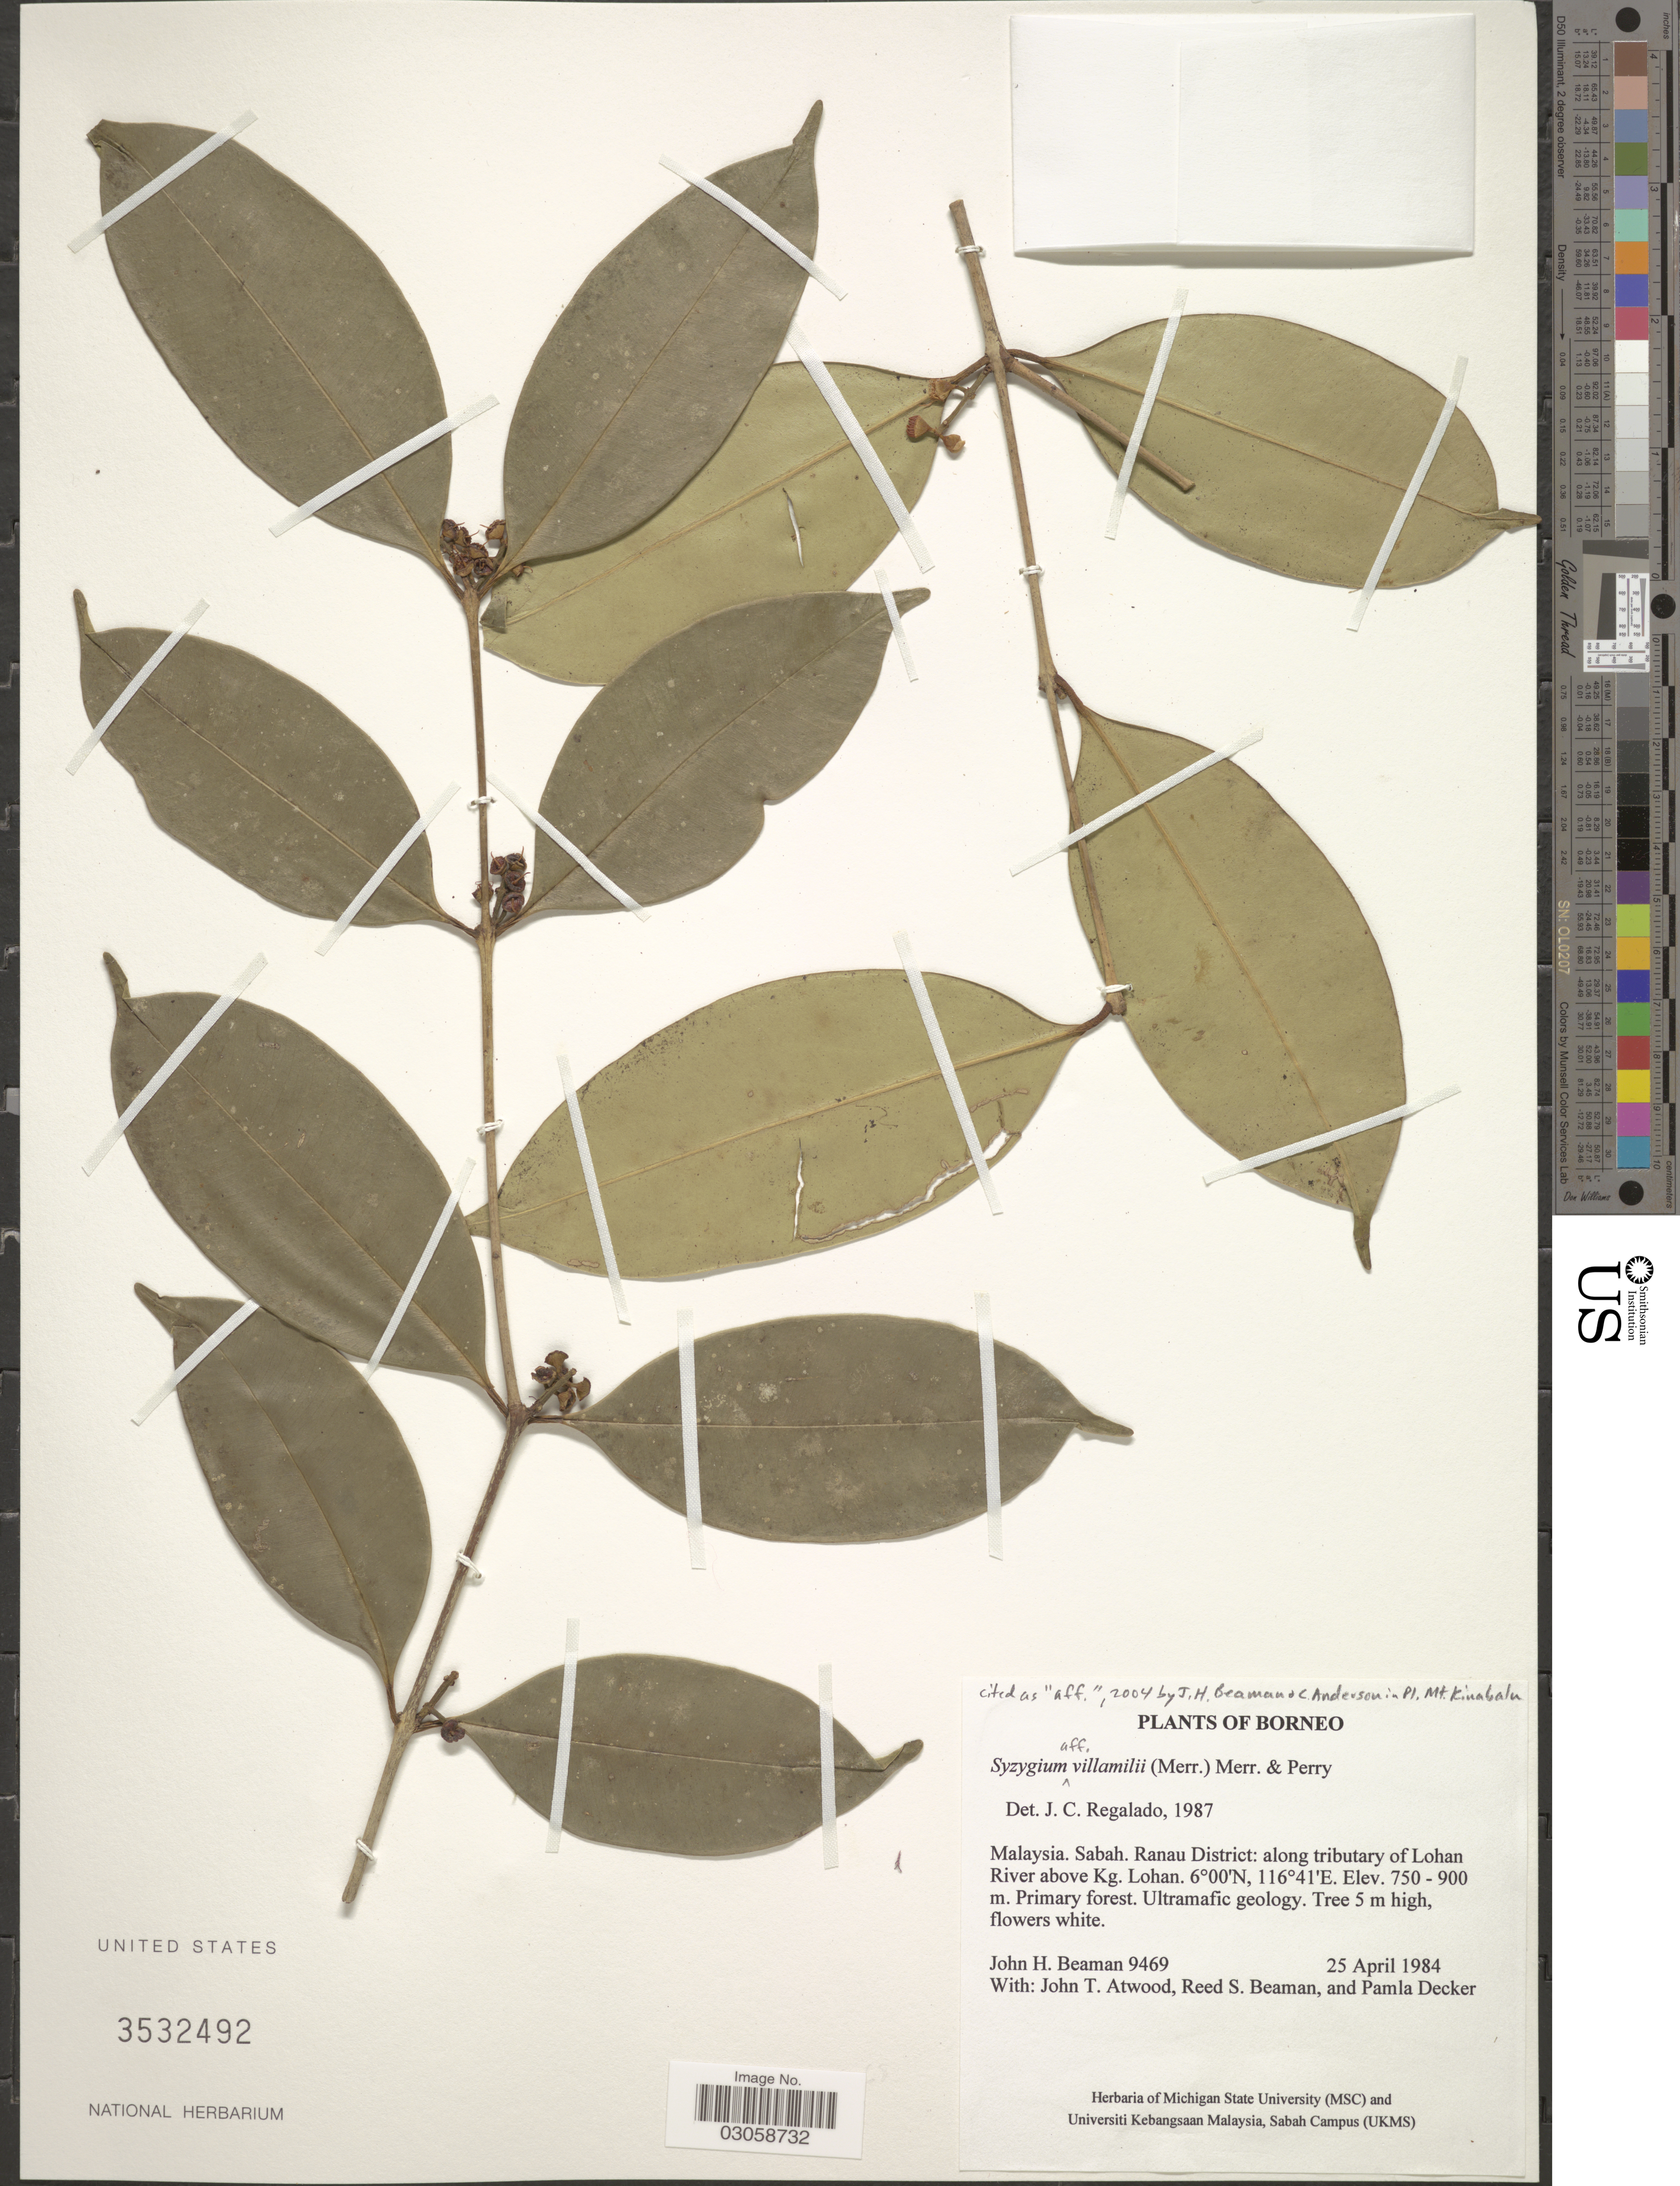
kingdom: Plantae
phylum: Tracheophyta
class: Magnoliopsida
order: Myrtales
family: Myrtaceae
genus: Syzygium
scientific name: Syzygium villamilii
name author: (Merr.) Merr. & L.M. Perry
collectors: J. H. Beaman, J. T. Atwood, R. S. Beaman & P. Decker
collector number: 9469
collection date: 1984-04-25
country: Malaysia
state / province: Sabah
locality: Borneo. Ranau District: along tributary of Lohan River above Kg. Lohan.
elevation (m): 750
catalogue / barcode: US 3532492